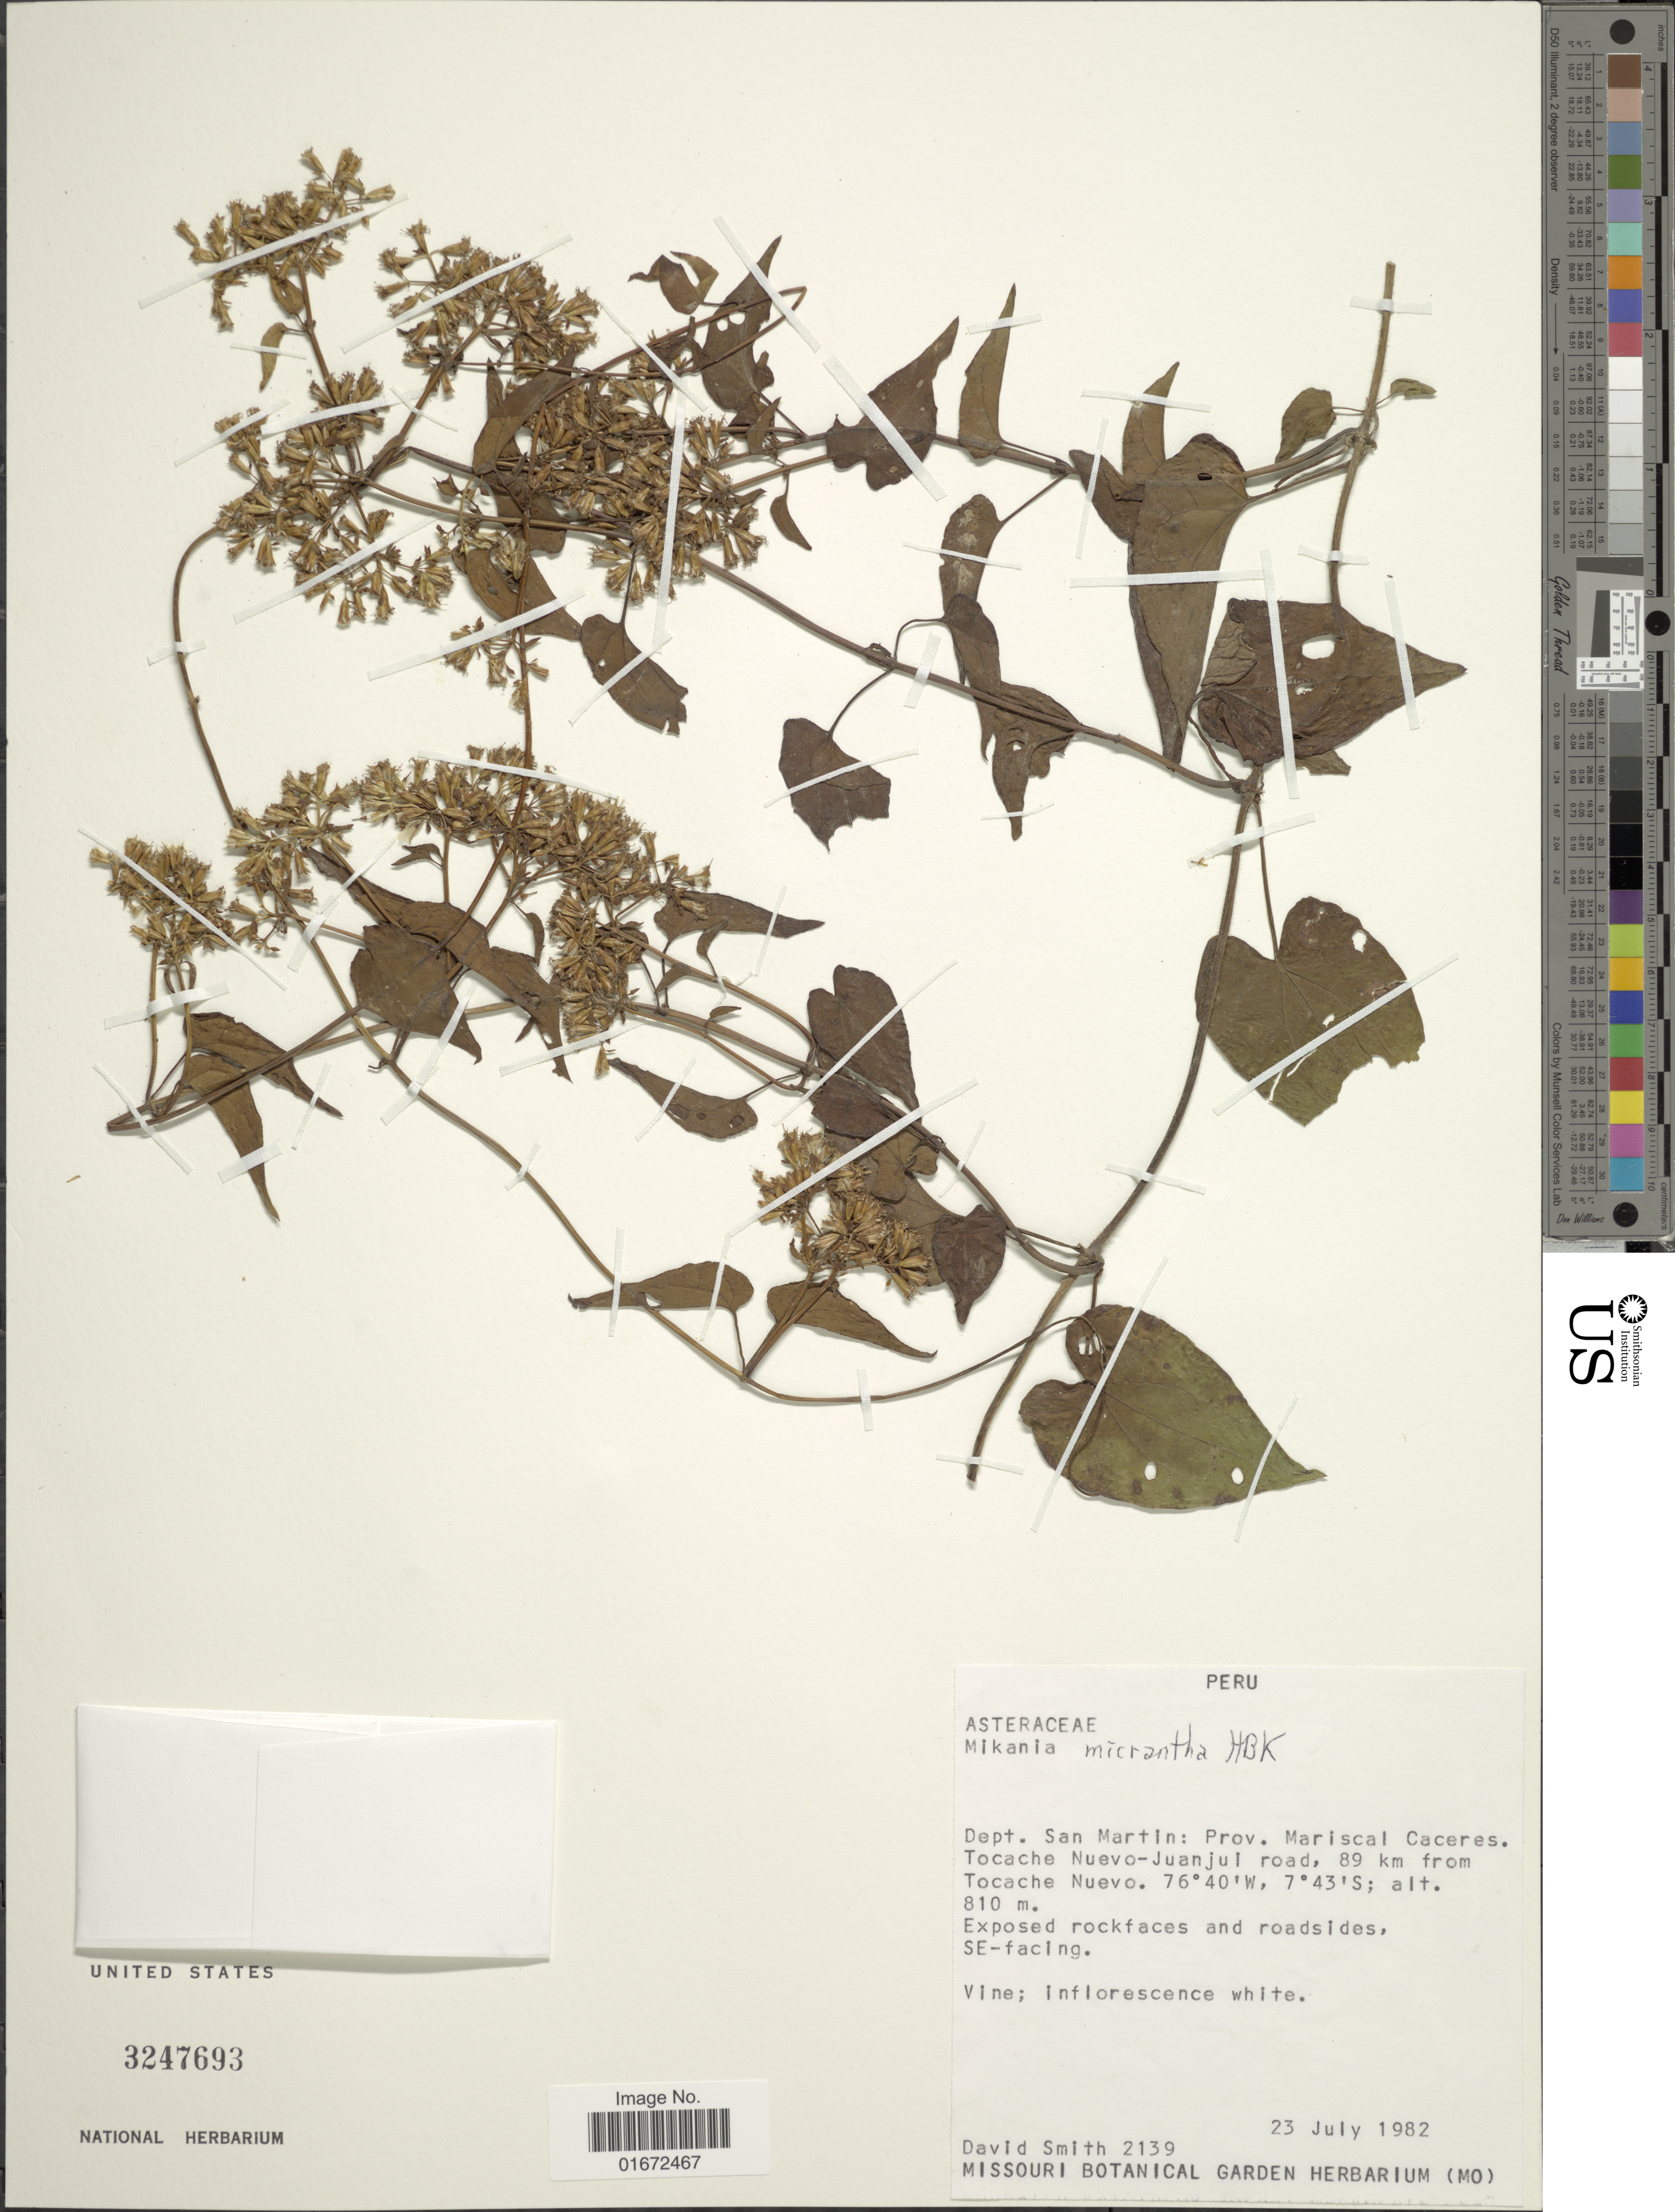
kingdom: Plantae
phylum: Tracheophyta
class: Magnoliopsida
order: Asterales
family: Asteraceae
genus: Mikania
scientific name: Mikania micrantha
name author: Kunth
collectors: D. Smith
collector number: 2139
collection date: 1982-07-23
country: Peru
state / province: San Martín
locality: Dept. San Martin: Prov. Mariscal Caceres. Tocache Nuevo-Juanjul road, 89 km from Tocache Nuevo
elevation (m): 810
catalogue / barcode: US 3247693